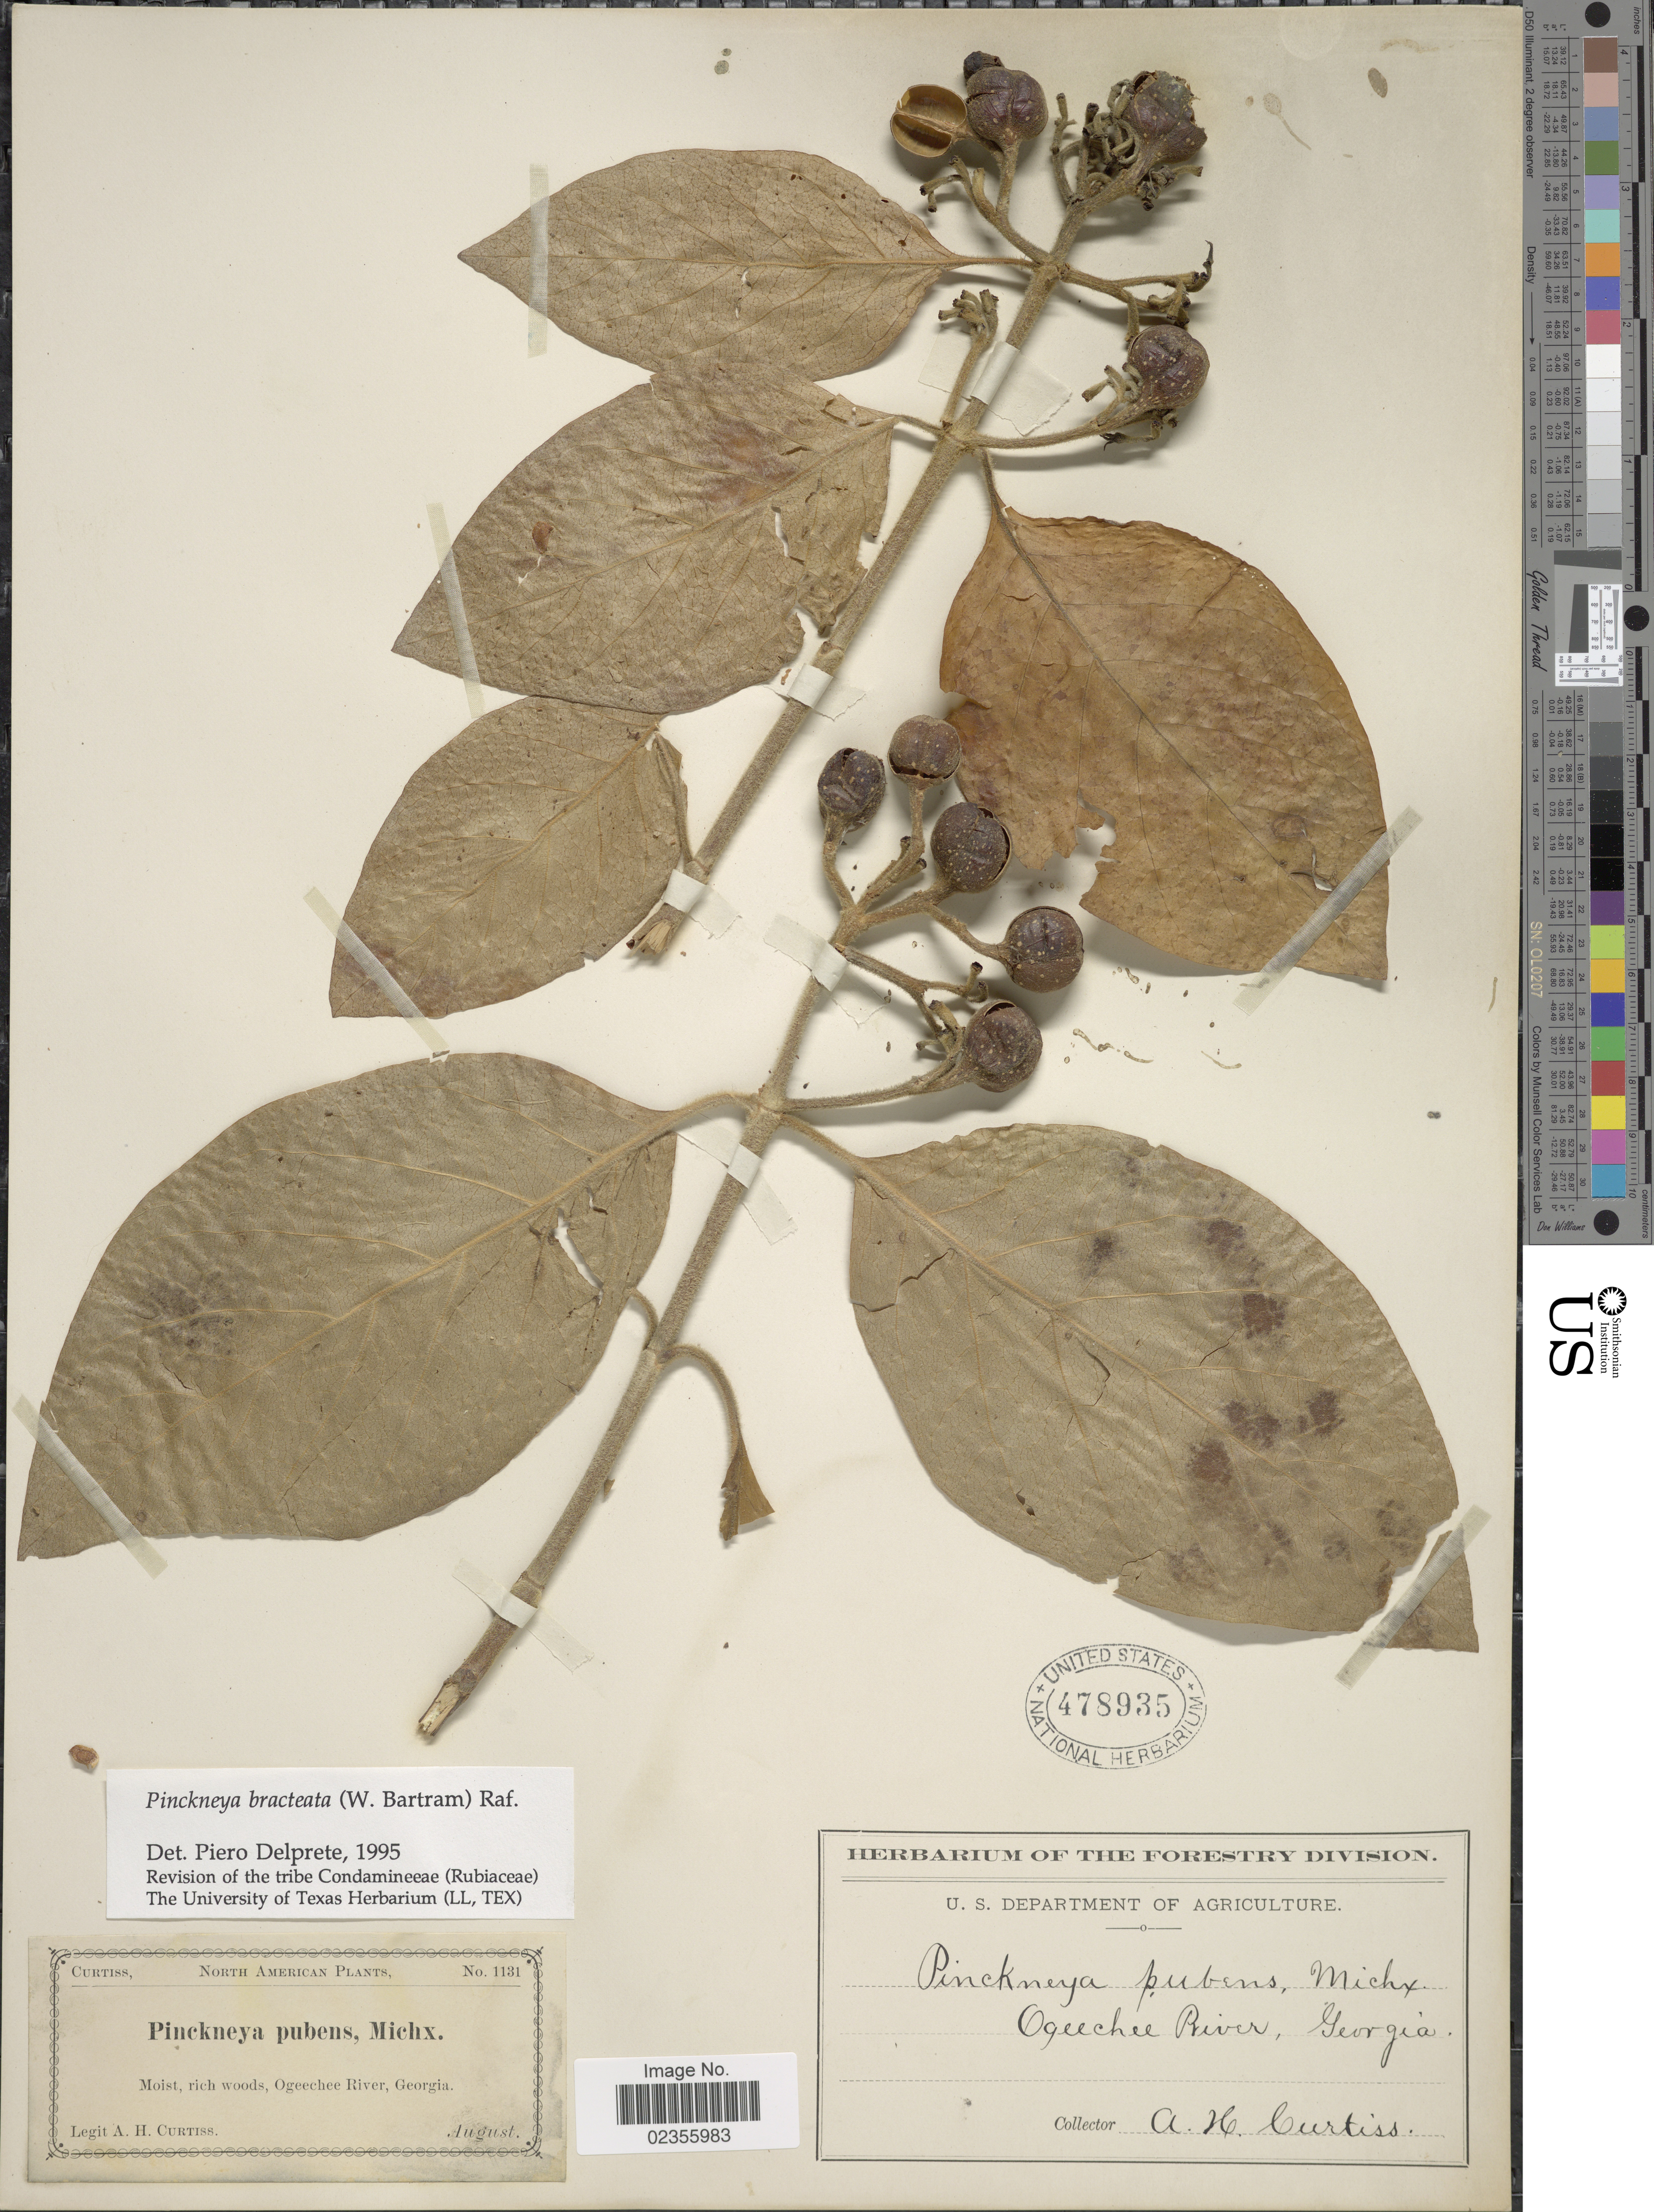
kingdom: Plantae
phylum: Tracheophyta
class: Magnoliopsida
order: Gentianales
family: Rubiaceae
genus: Pinckneya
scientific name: Pinckneya pubens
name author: Michx.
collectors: A. H. Curtiss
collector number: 1131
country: United States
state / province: Georgia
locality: Moist, rich woods, Ogeechee River, Georgia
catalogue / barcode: US 478935